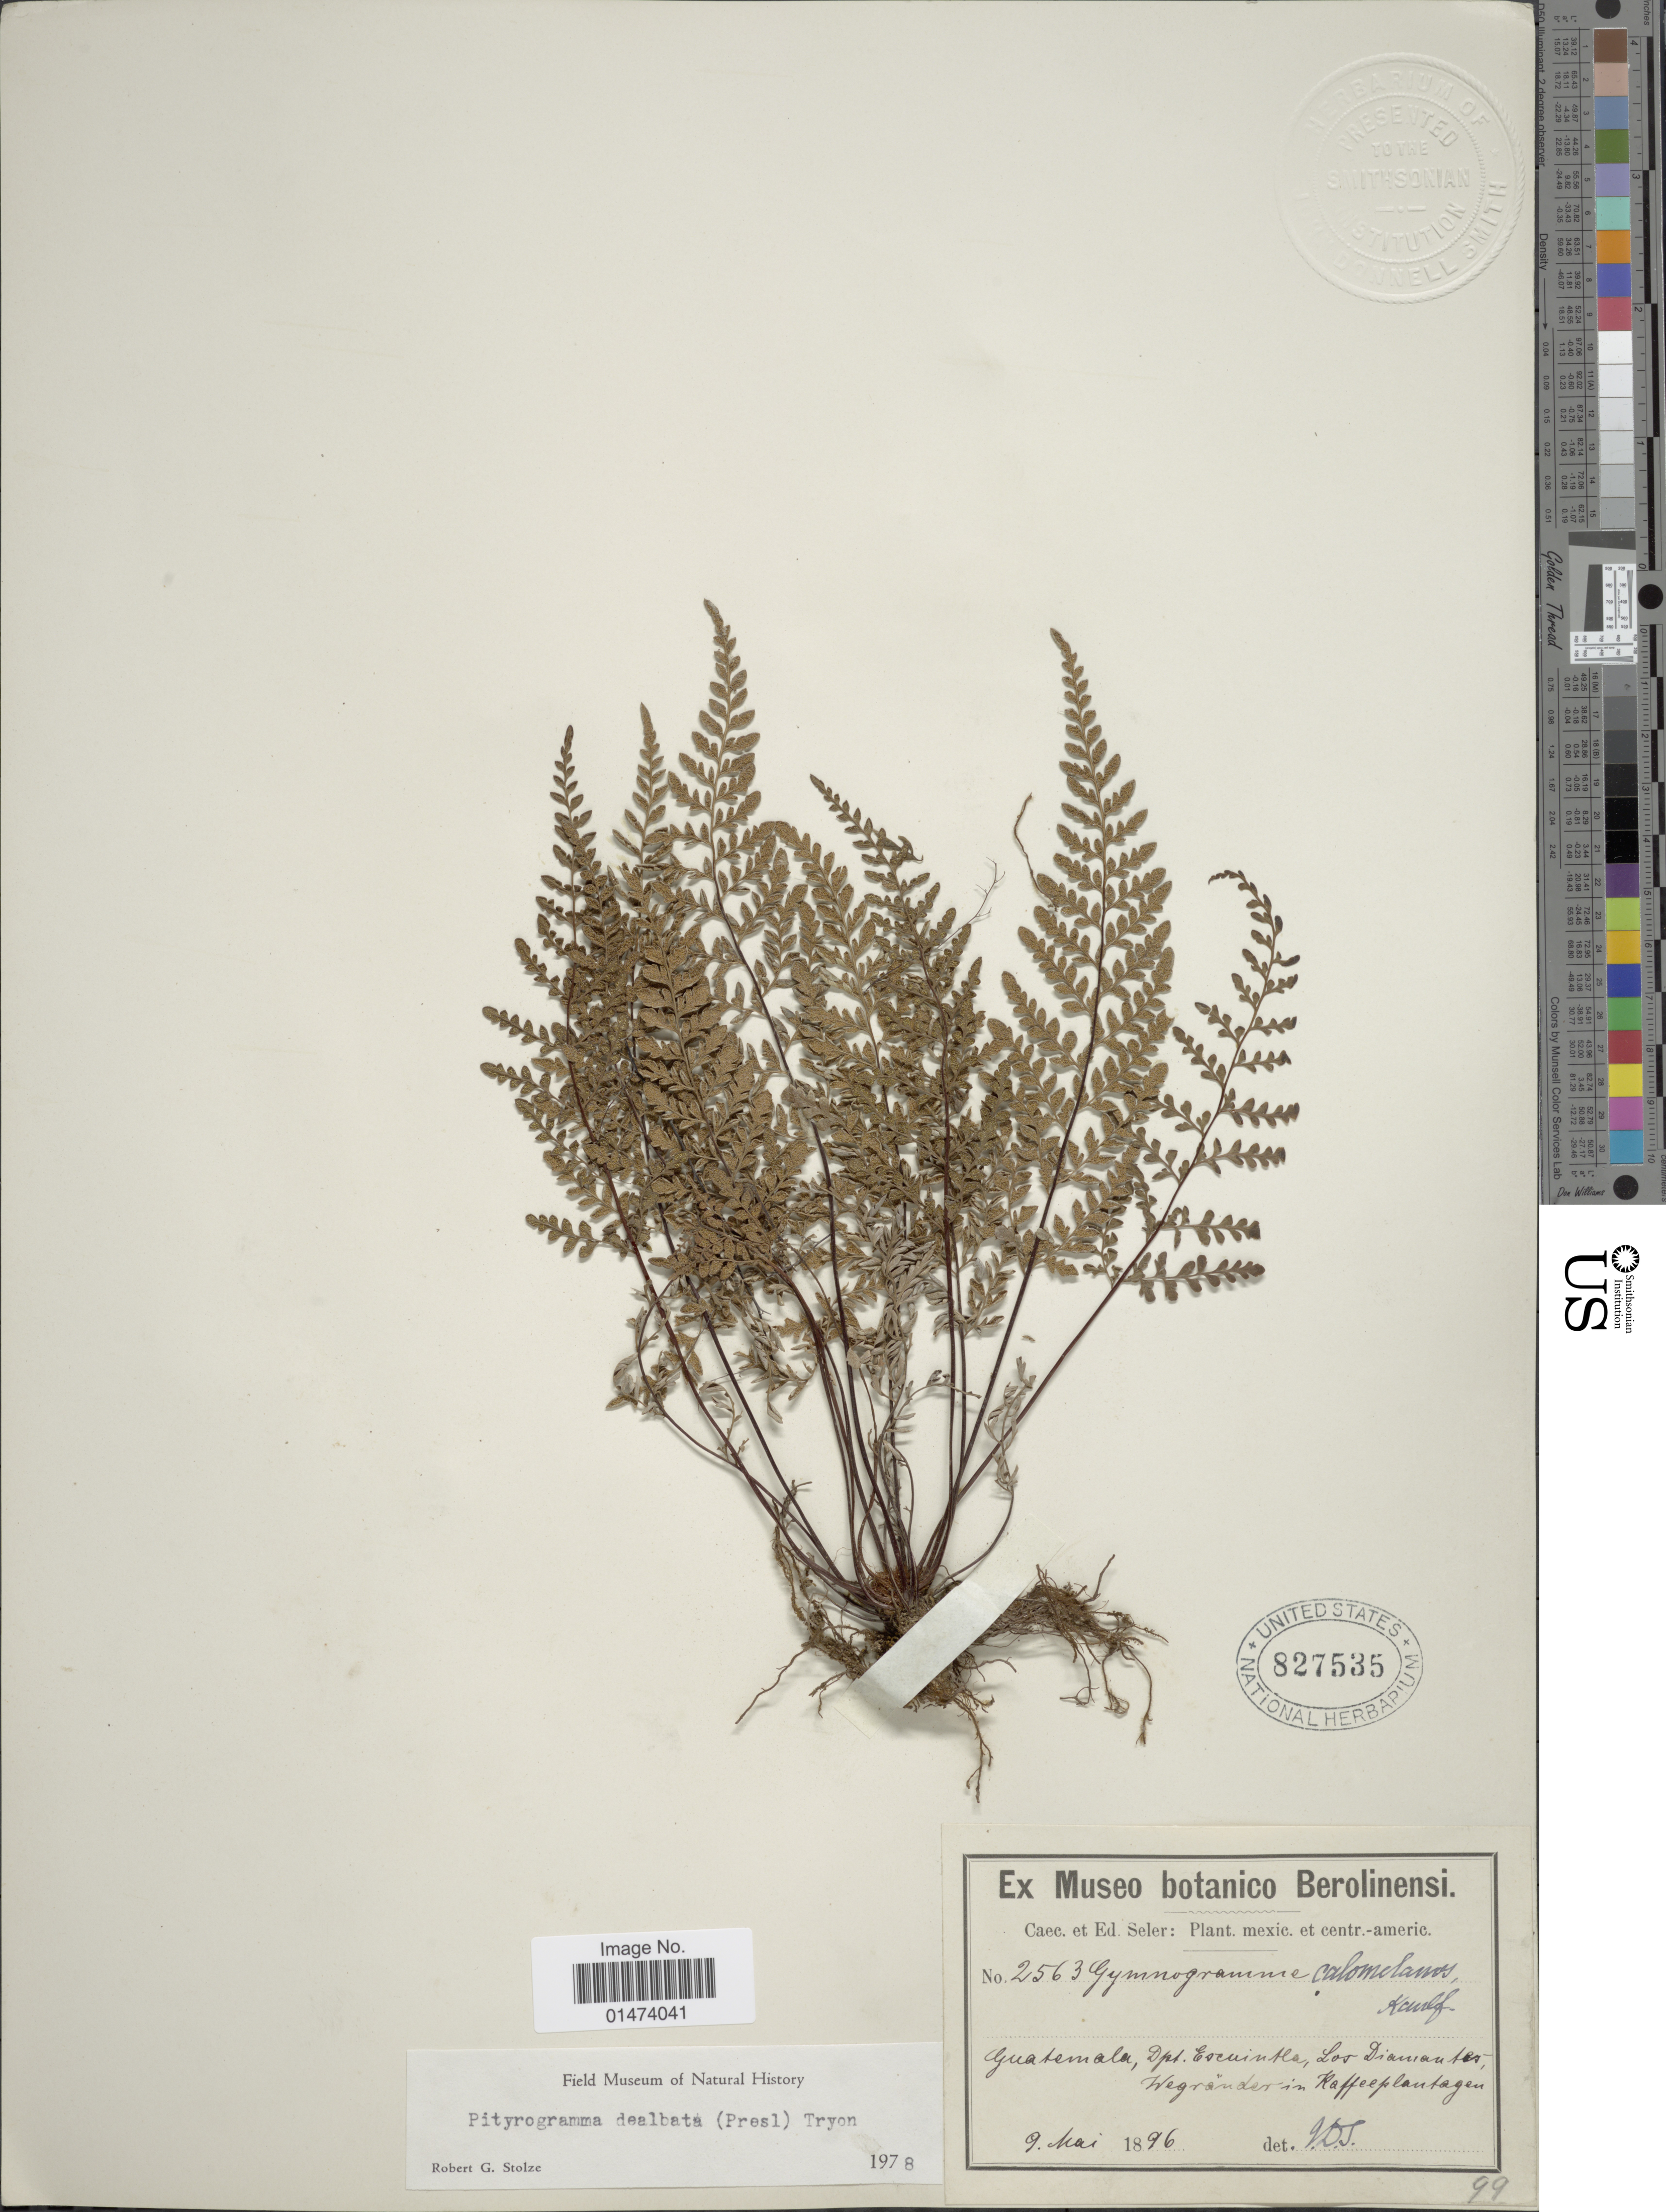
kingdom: Plantae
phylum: Tracheophyta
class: Polypodiopsida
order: Polypodiales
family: Pteridaceae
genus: Pityrogramma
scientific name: Pityrogramma dealbata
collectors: E. Seler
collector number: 2563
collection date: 1896-05-09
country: Guatemala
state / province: Escuintla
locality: Los Diamantes, Wegränder in koffeeplantages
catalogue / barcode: US 827535